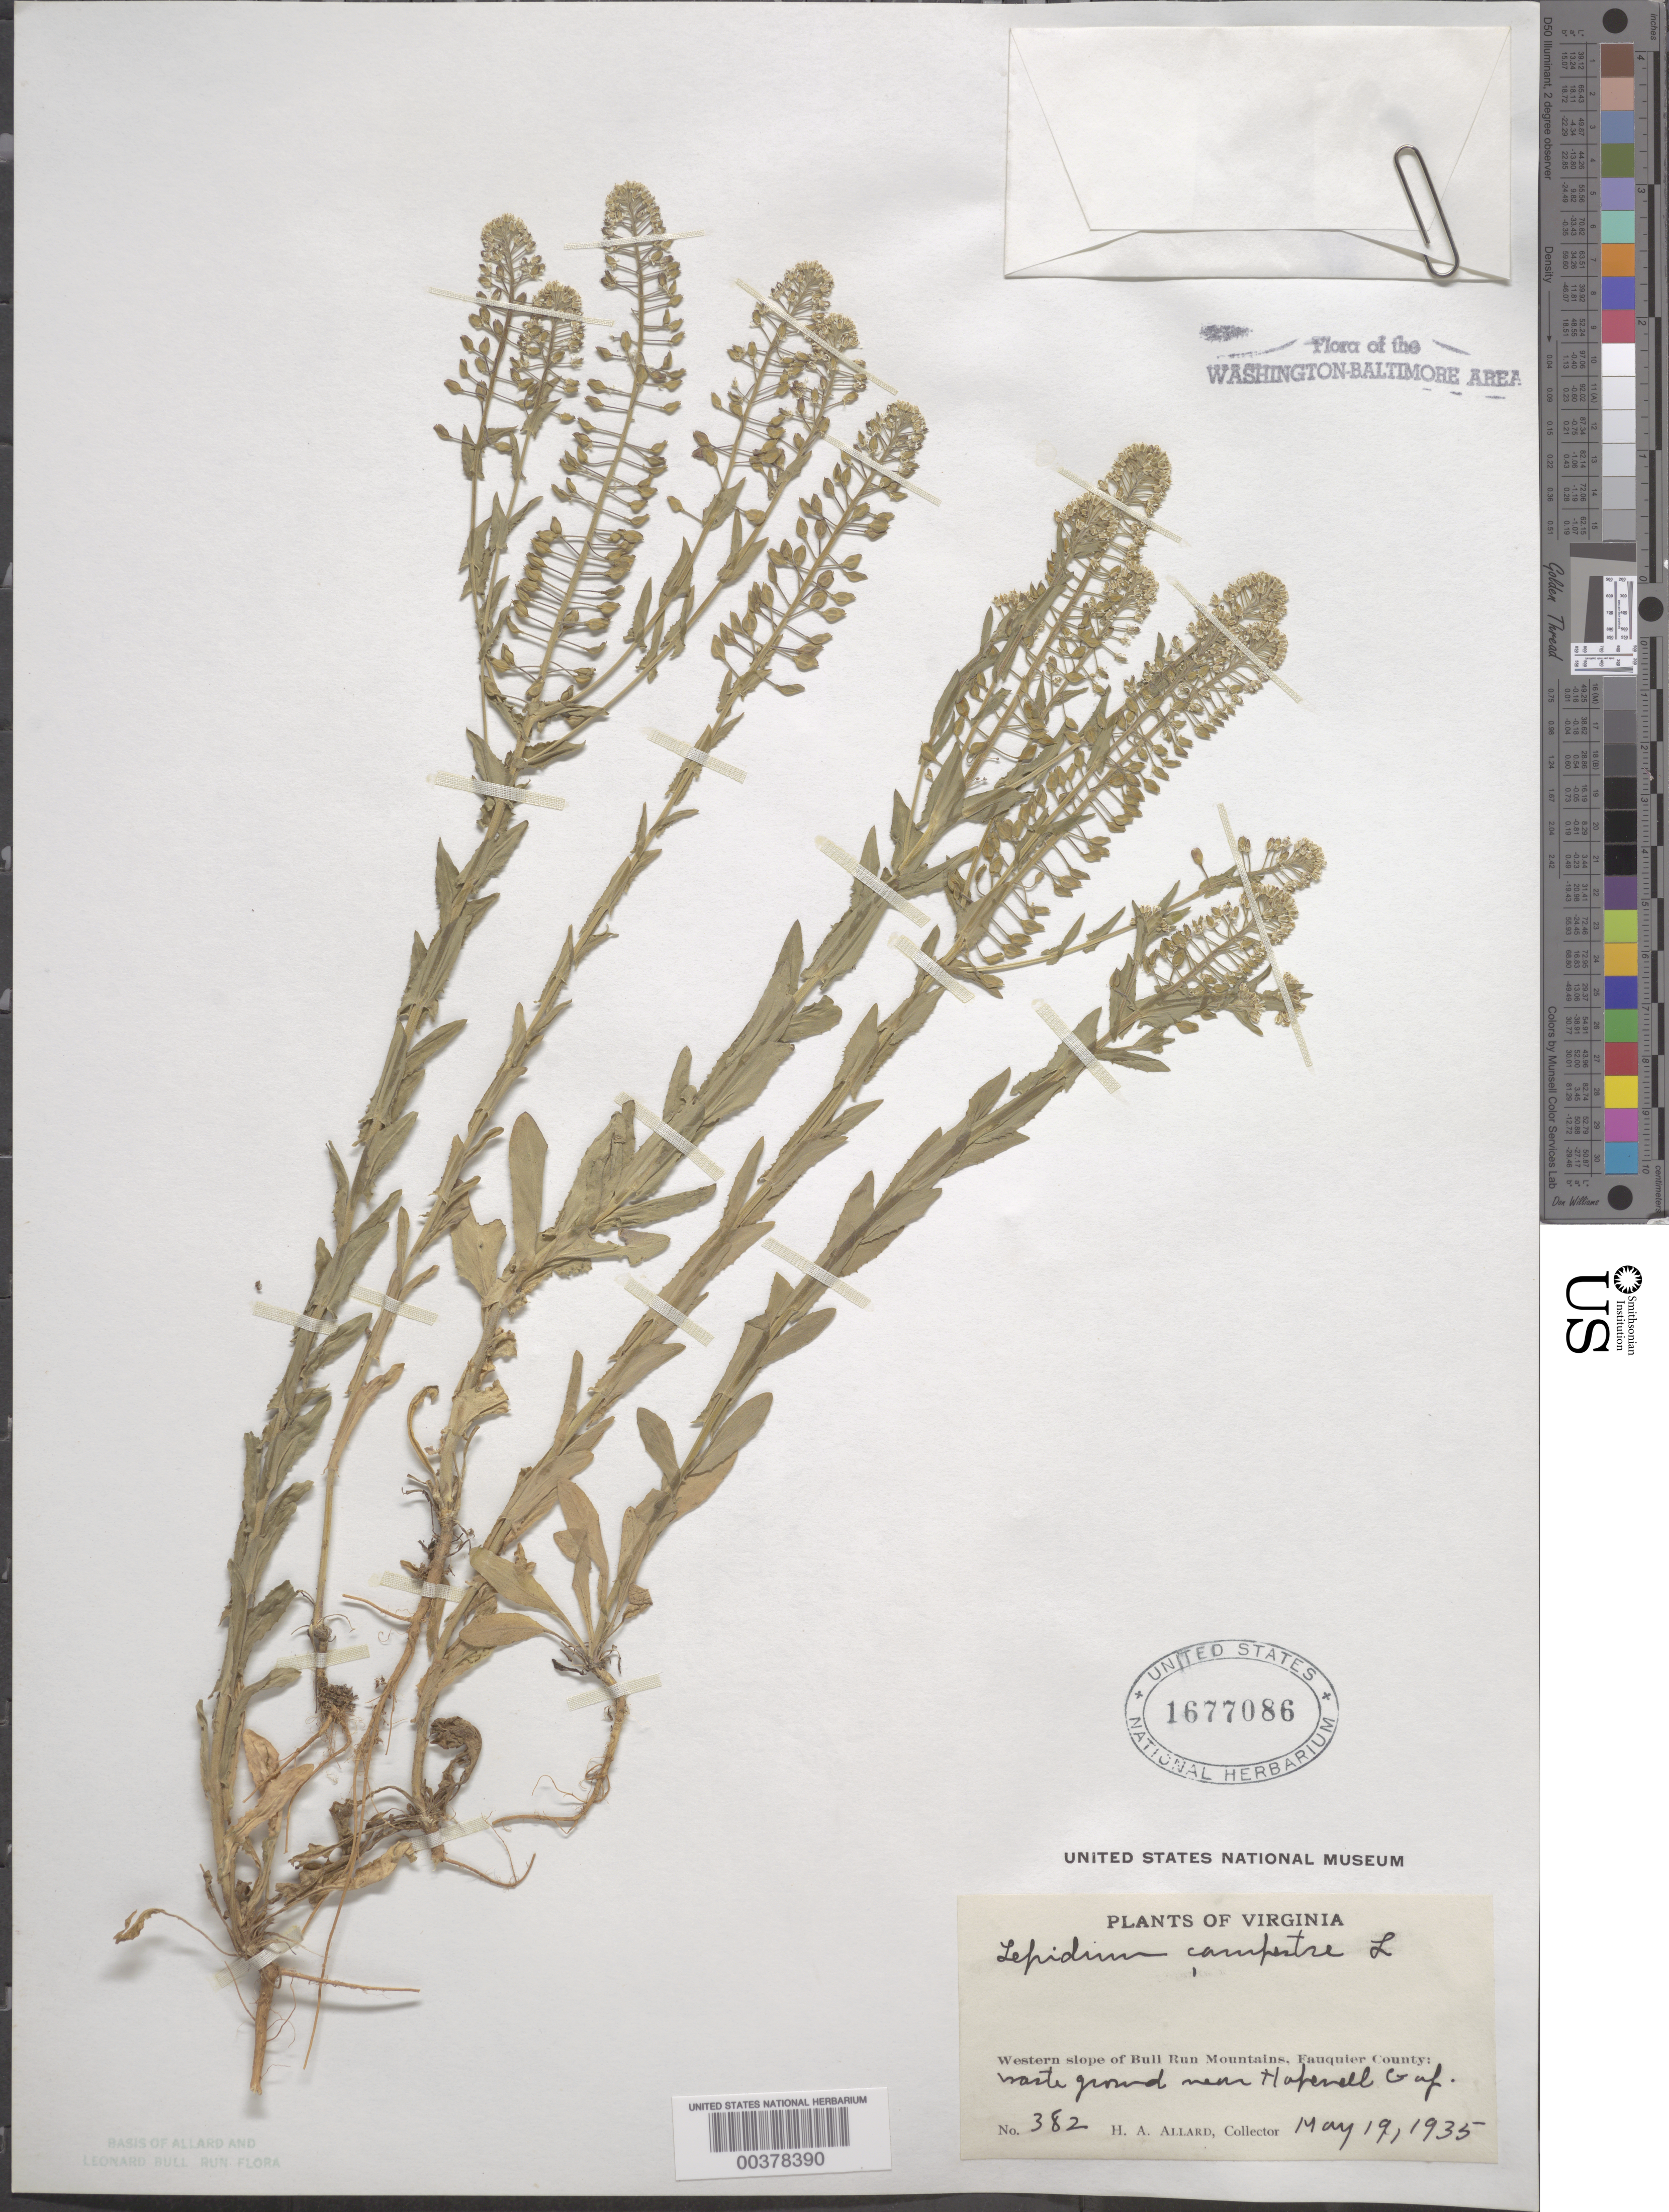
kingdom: Plantae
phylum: Tracheophyta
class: Magnoliopsida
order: Brassicales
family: Brassicaceae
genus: Lepidium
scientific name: Lepidium campestre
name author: (L.) W.T. Aiton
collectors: H. A. Allard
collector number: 382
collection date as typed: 19 May 1935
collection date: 1935-05-19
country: United States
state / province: Virginia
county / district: Fauquier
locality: Hopewell Gap vicinity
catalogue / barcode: US 1677086